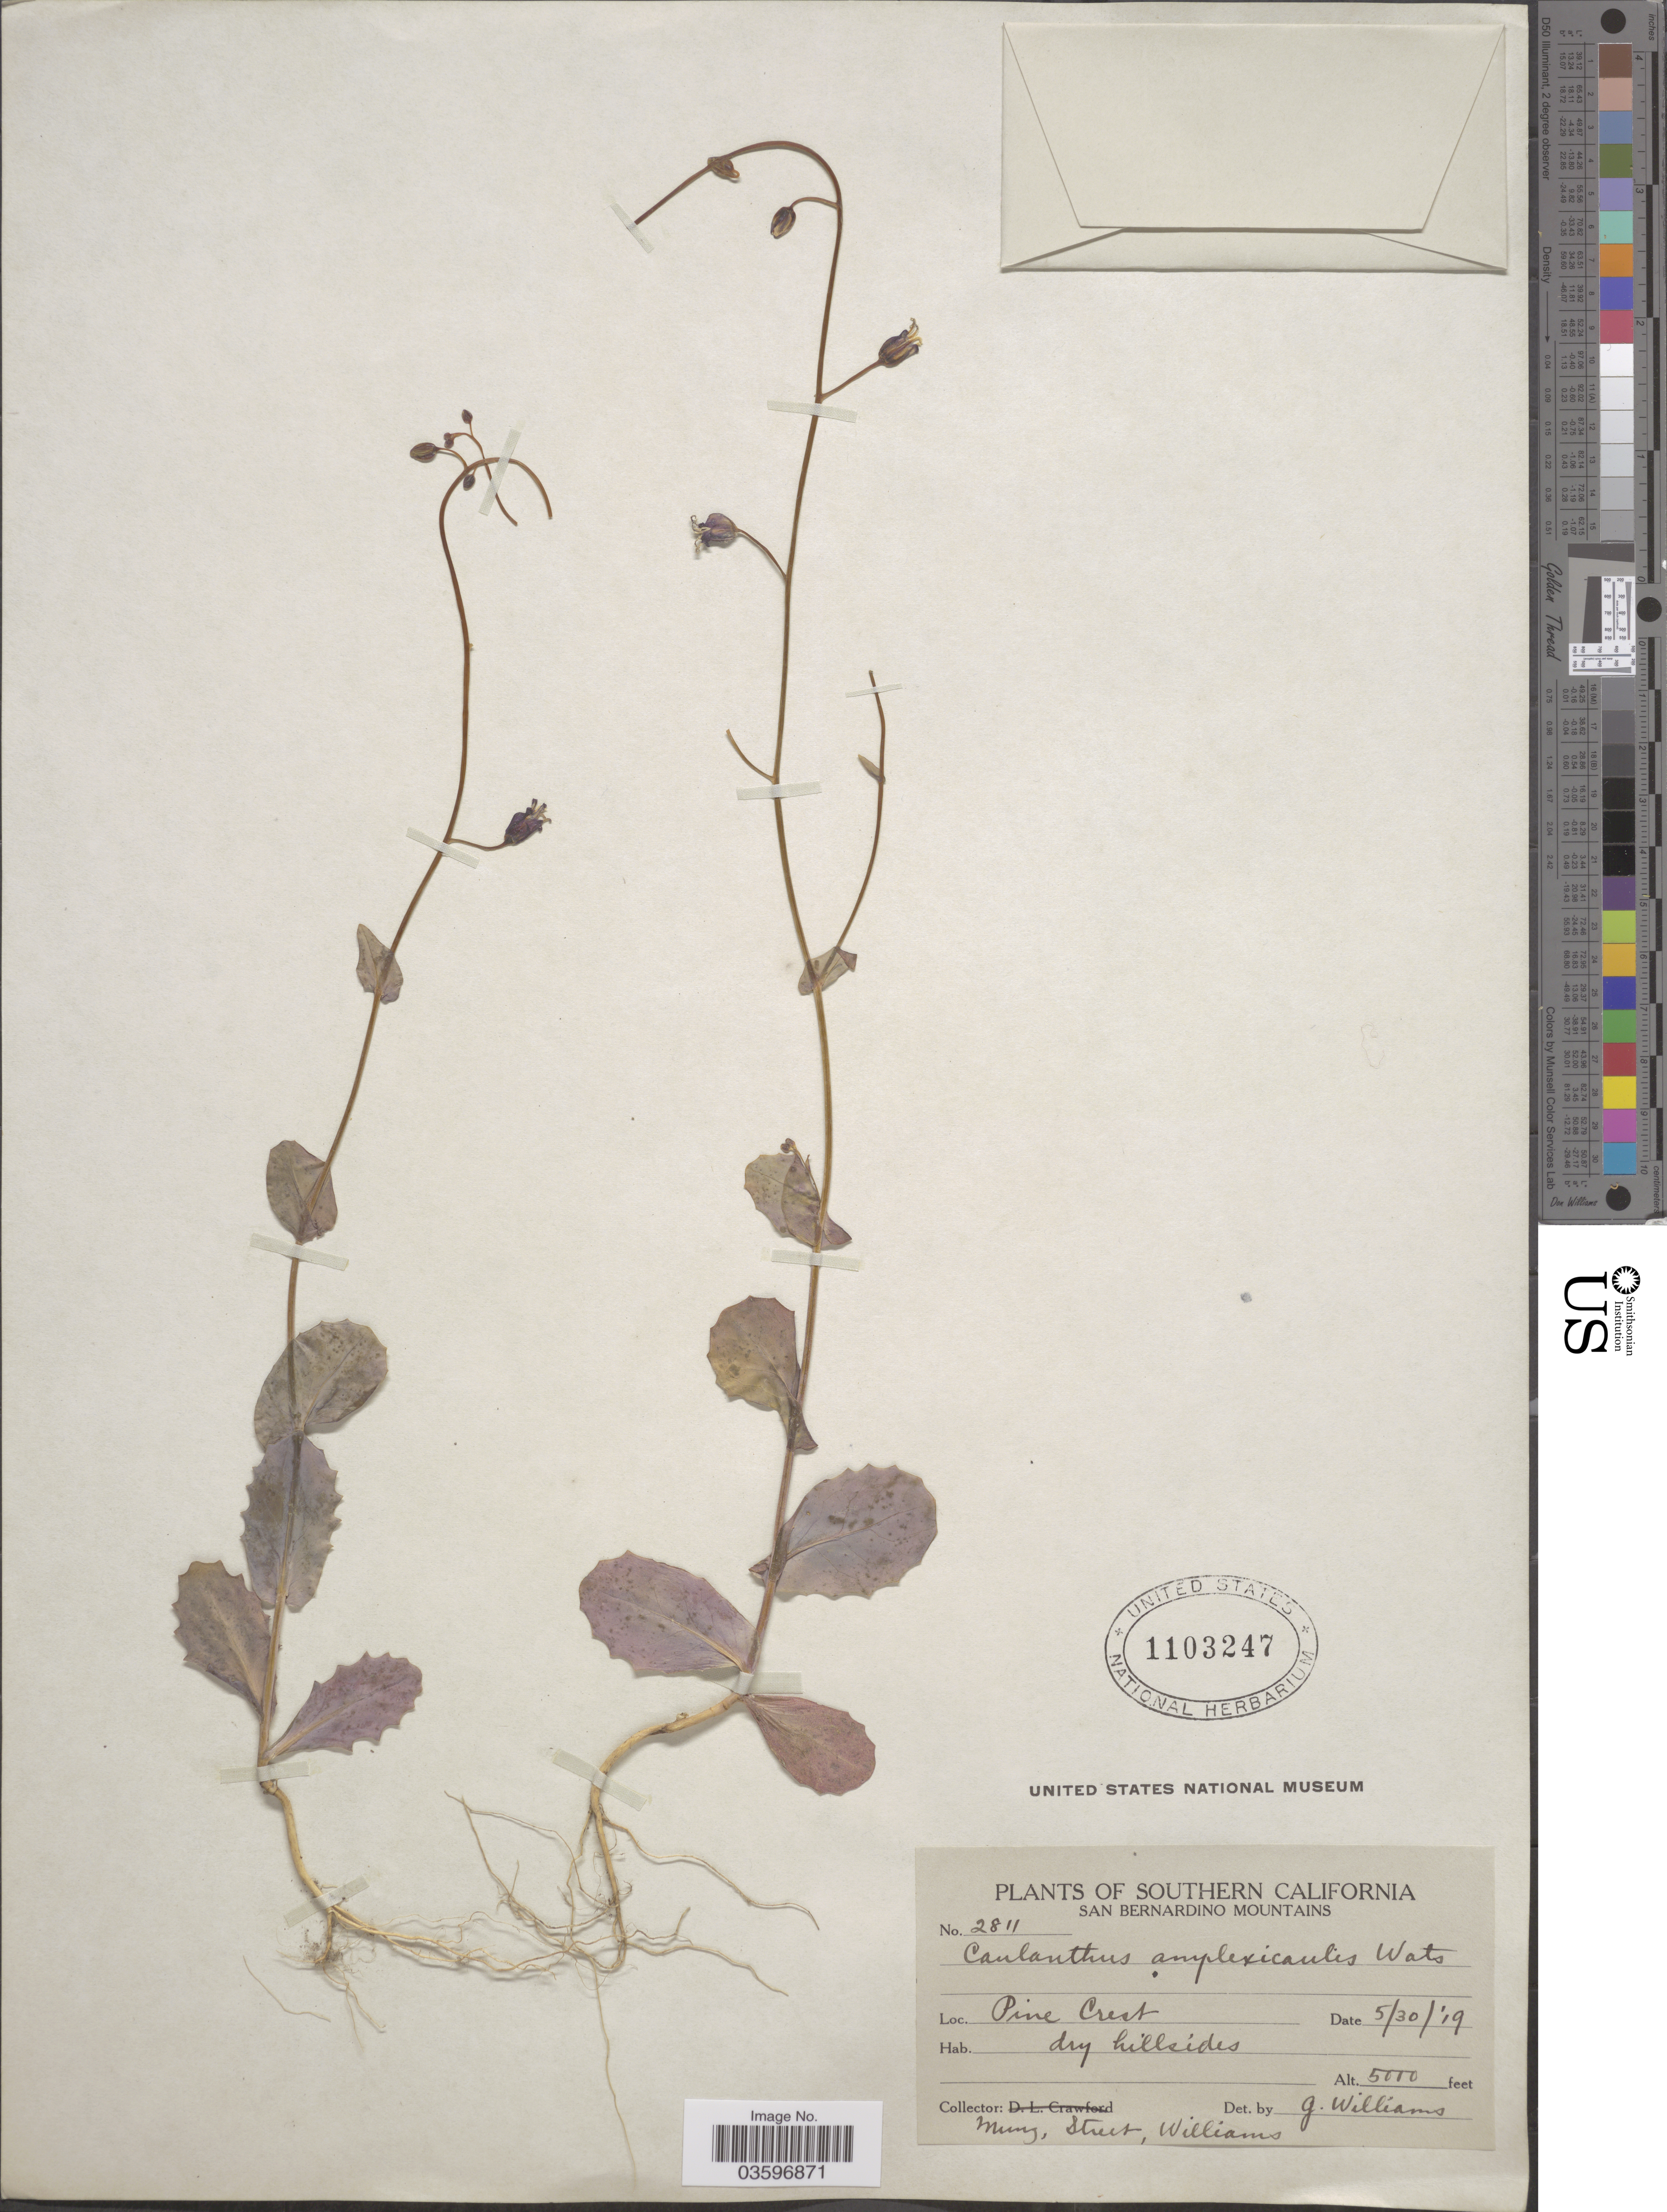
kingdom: Plantae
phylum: Tracheophyta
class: Magnoliopsida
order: Brassicales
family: Brassicaceae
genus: Caulanthus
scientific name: Caulanthus amplexicaulis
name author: S. Watson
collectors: -. Munz, -. Street & -- Williams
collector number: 2811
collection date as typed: Transcribed d/m/y: 30/5/19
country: United States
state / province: California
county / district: San Bernardino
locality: Southern California. San Bernardino Mountains. Pine Crest.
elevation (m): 1524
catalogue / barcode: US 1103247